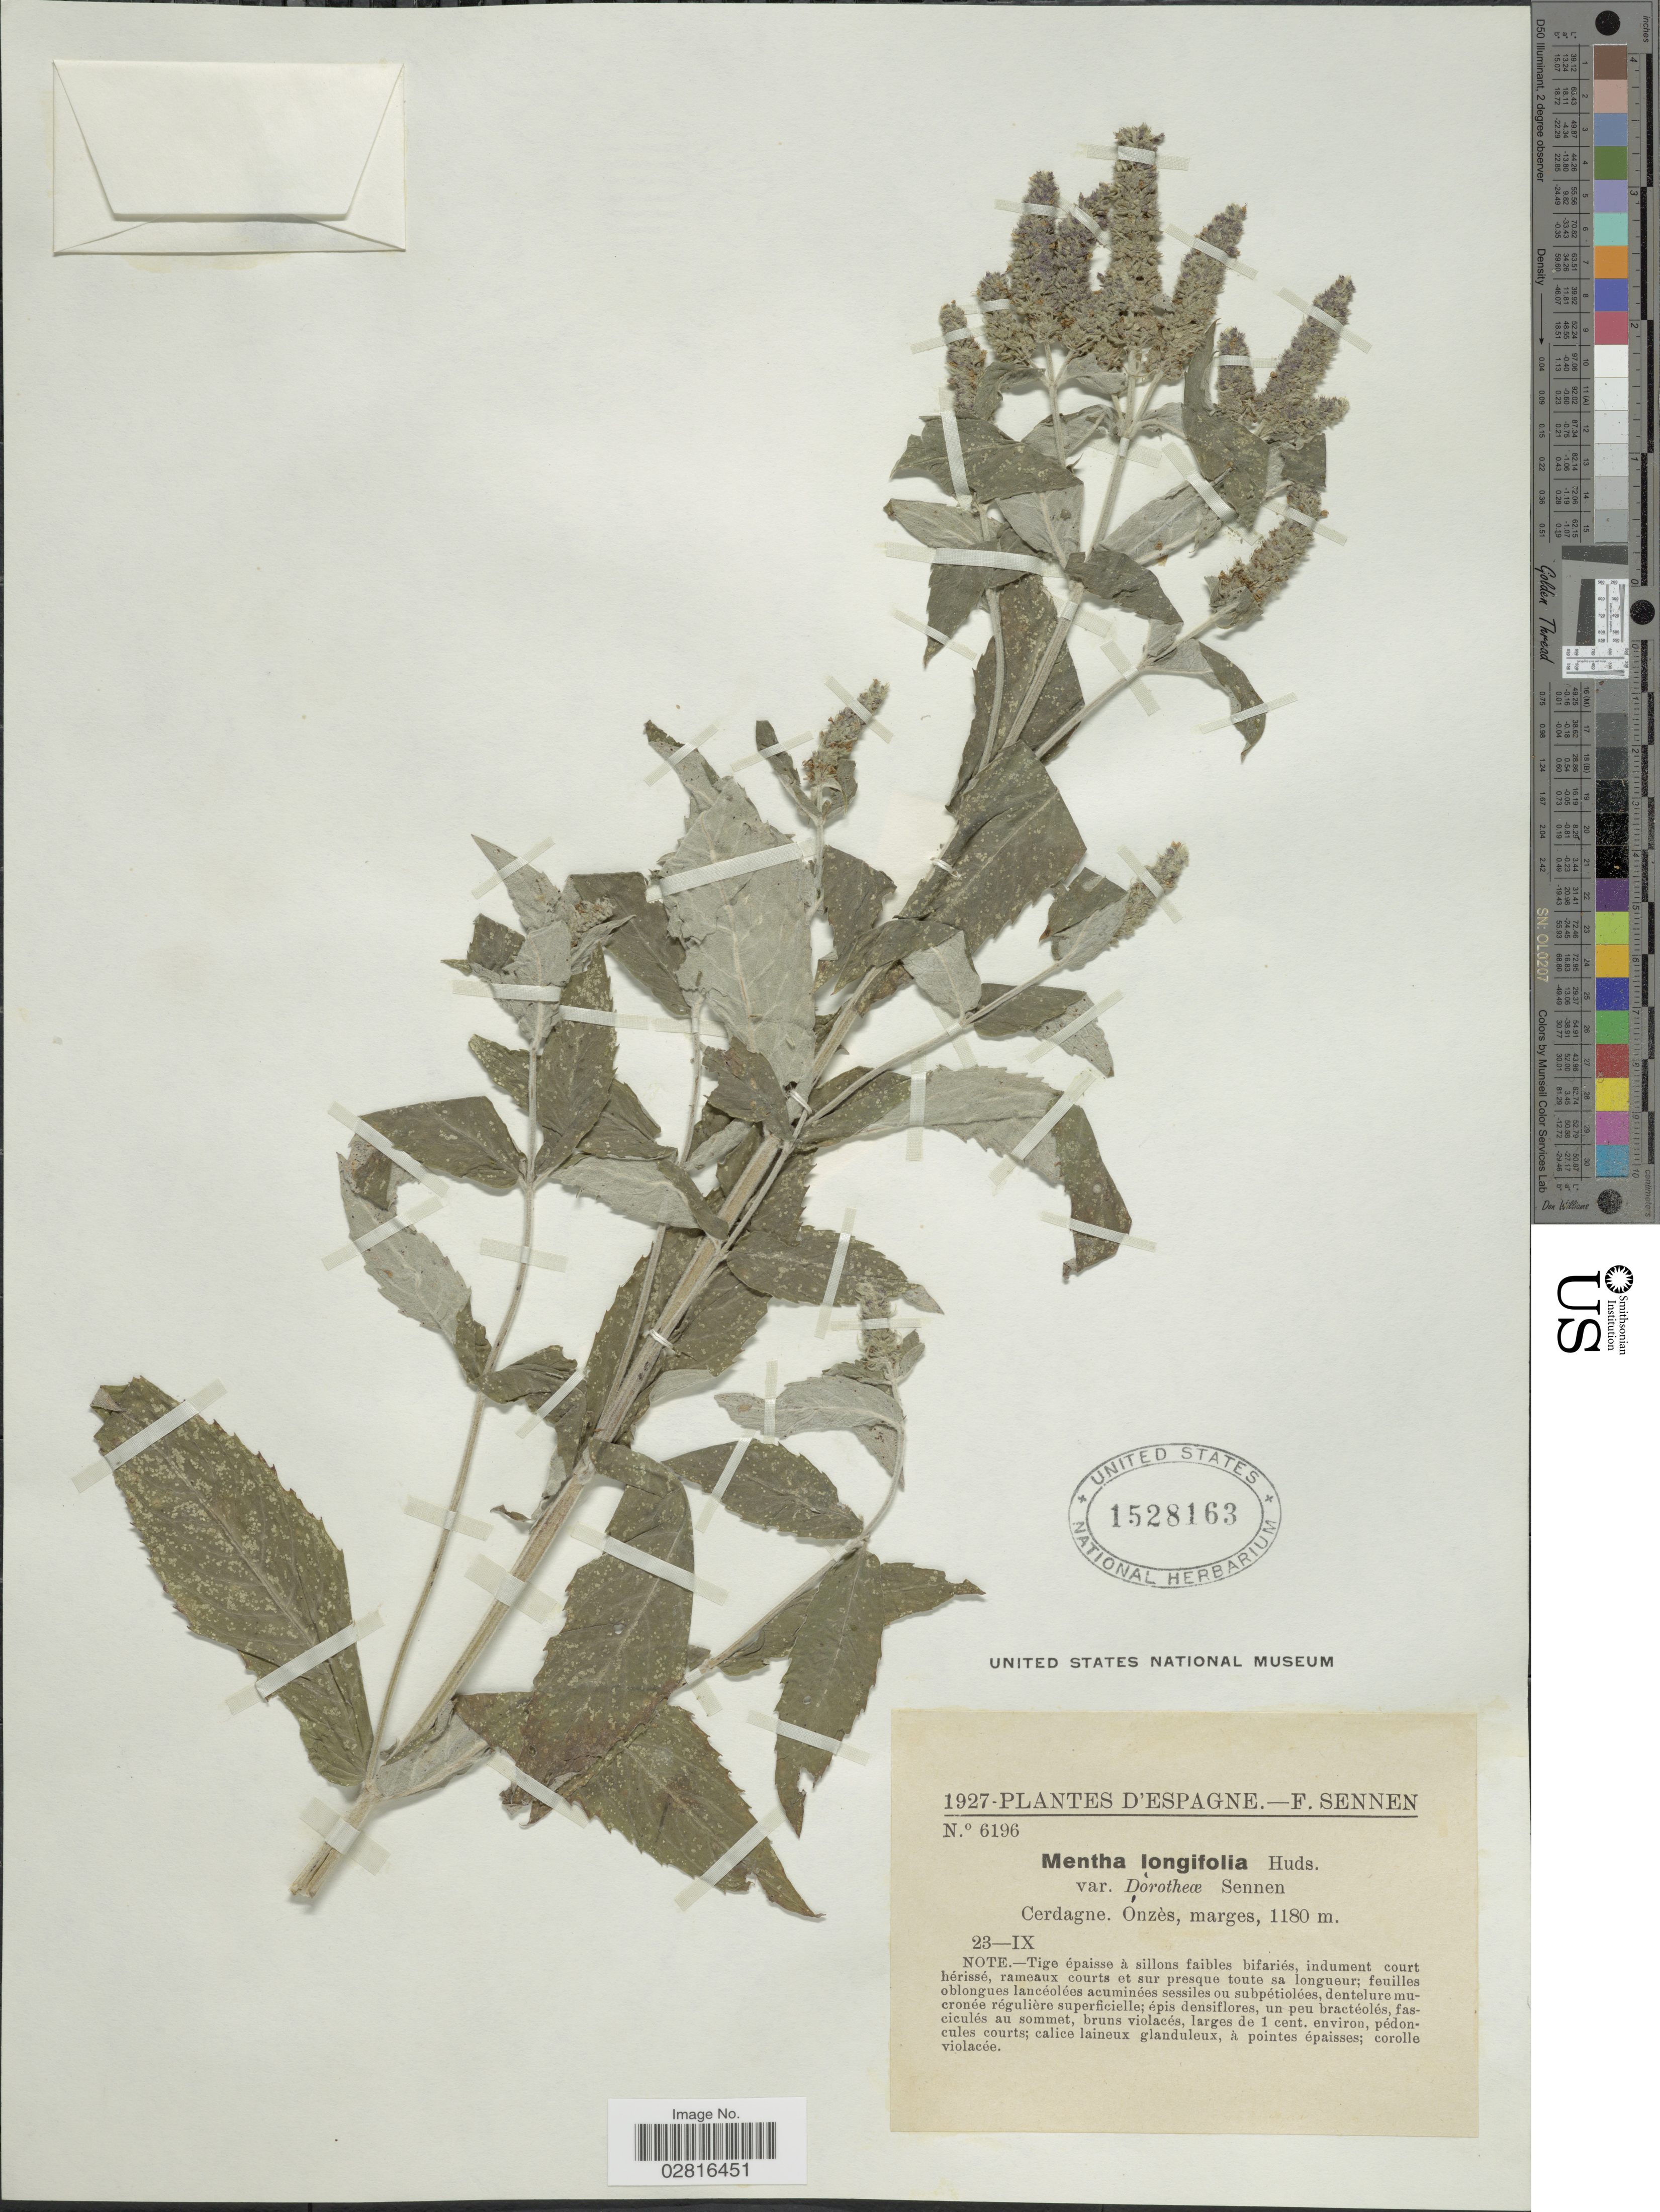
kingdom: Plantae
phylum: Tracheophyta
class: Magnoliopsida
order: Lamiales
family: Lamiaceae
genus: Mentha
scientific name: Mentha longifolia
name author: (L.) L.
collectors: E. Sennen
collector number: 6196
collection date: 1927-09-23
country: Spain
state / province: Islas Baleares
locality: Espagne. Cerdagne: Onzès, marges.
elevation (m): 1180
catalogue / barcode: US 1528163